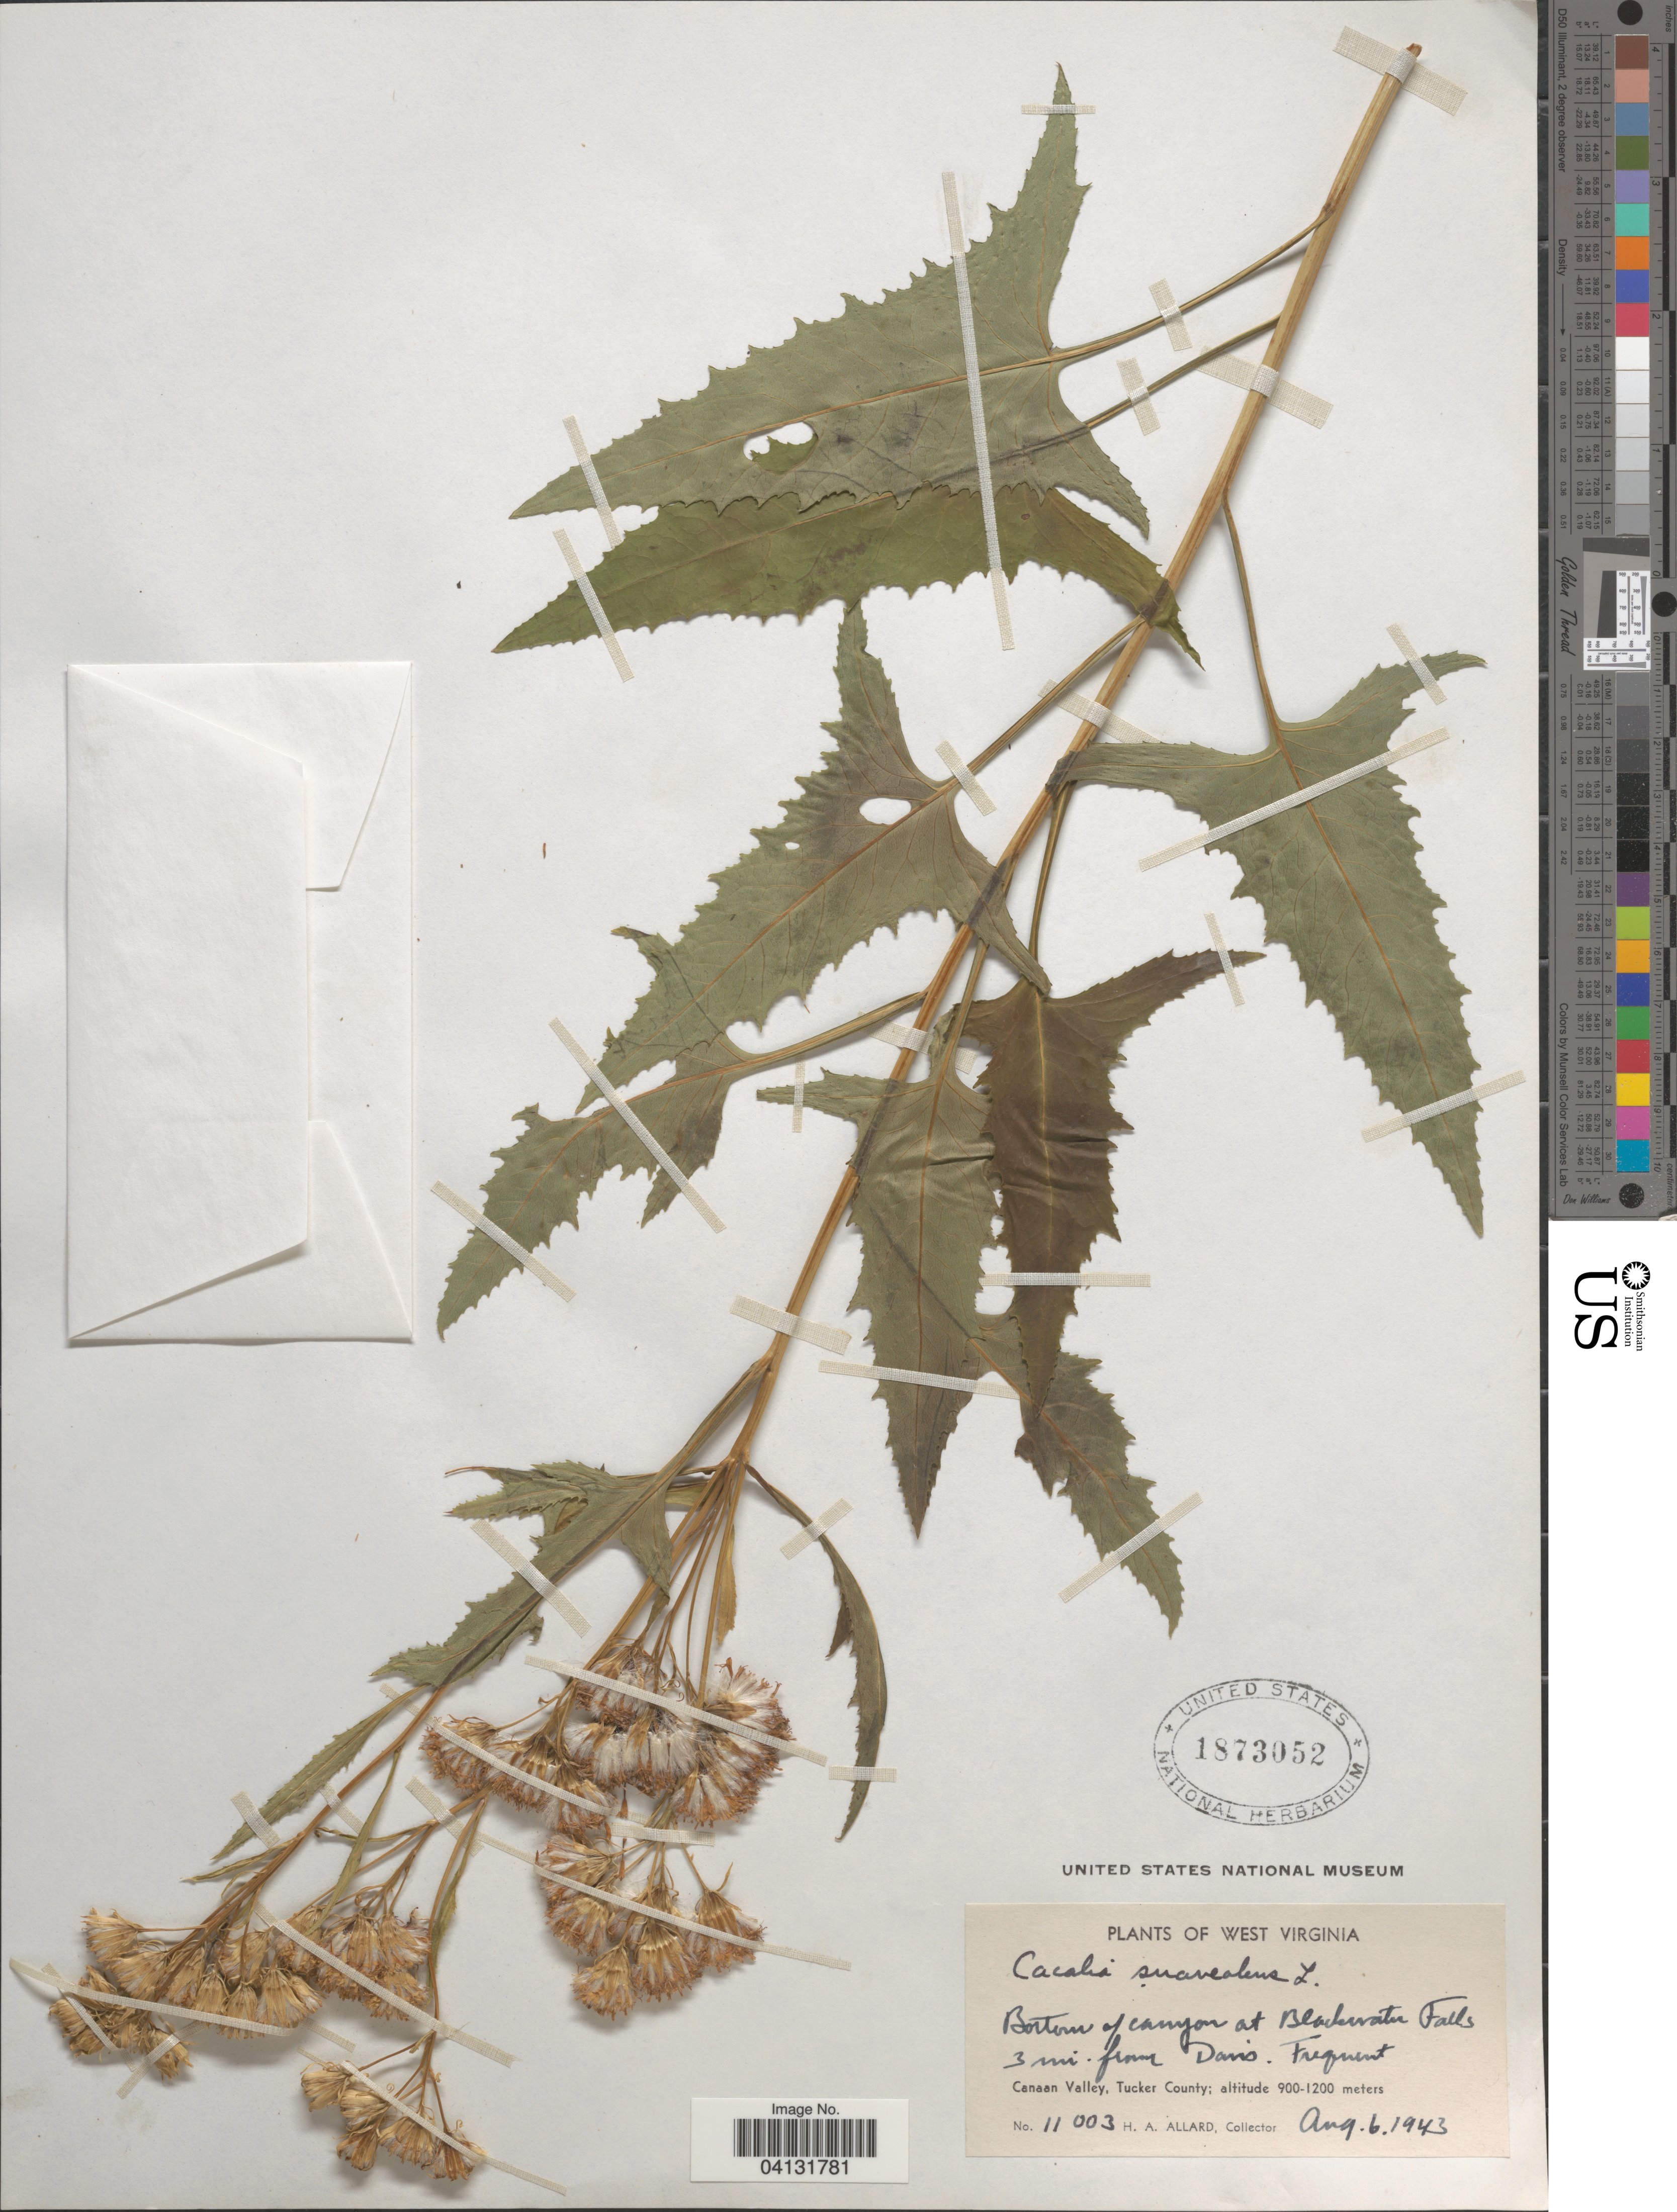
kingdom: Plantae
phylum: Tracheophyta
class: Magnoliopsida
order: Asterales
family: Asteraceae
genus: Hasteola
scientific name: Hasteola suaveolens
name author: (L.) Pojark.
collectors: H. A. Allard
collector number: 11003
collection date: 1943-08-06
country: United States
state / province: West Virginia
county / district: Tucker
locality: Bottom of canyon at Blackwater Falls 3 mi. from Davis. Canaan Valley, Tucker County.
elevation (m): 900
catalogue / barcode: US 1873052